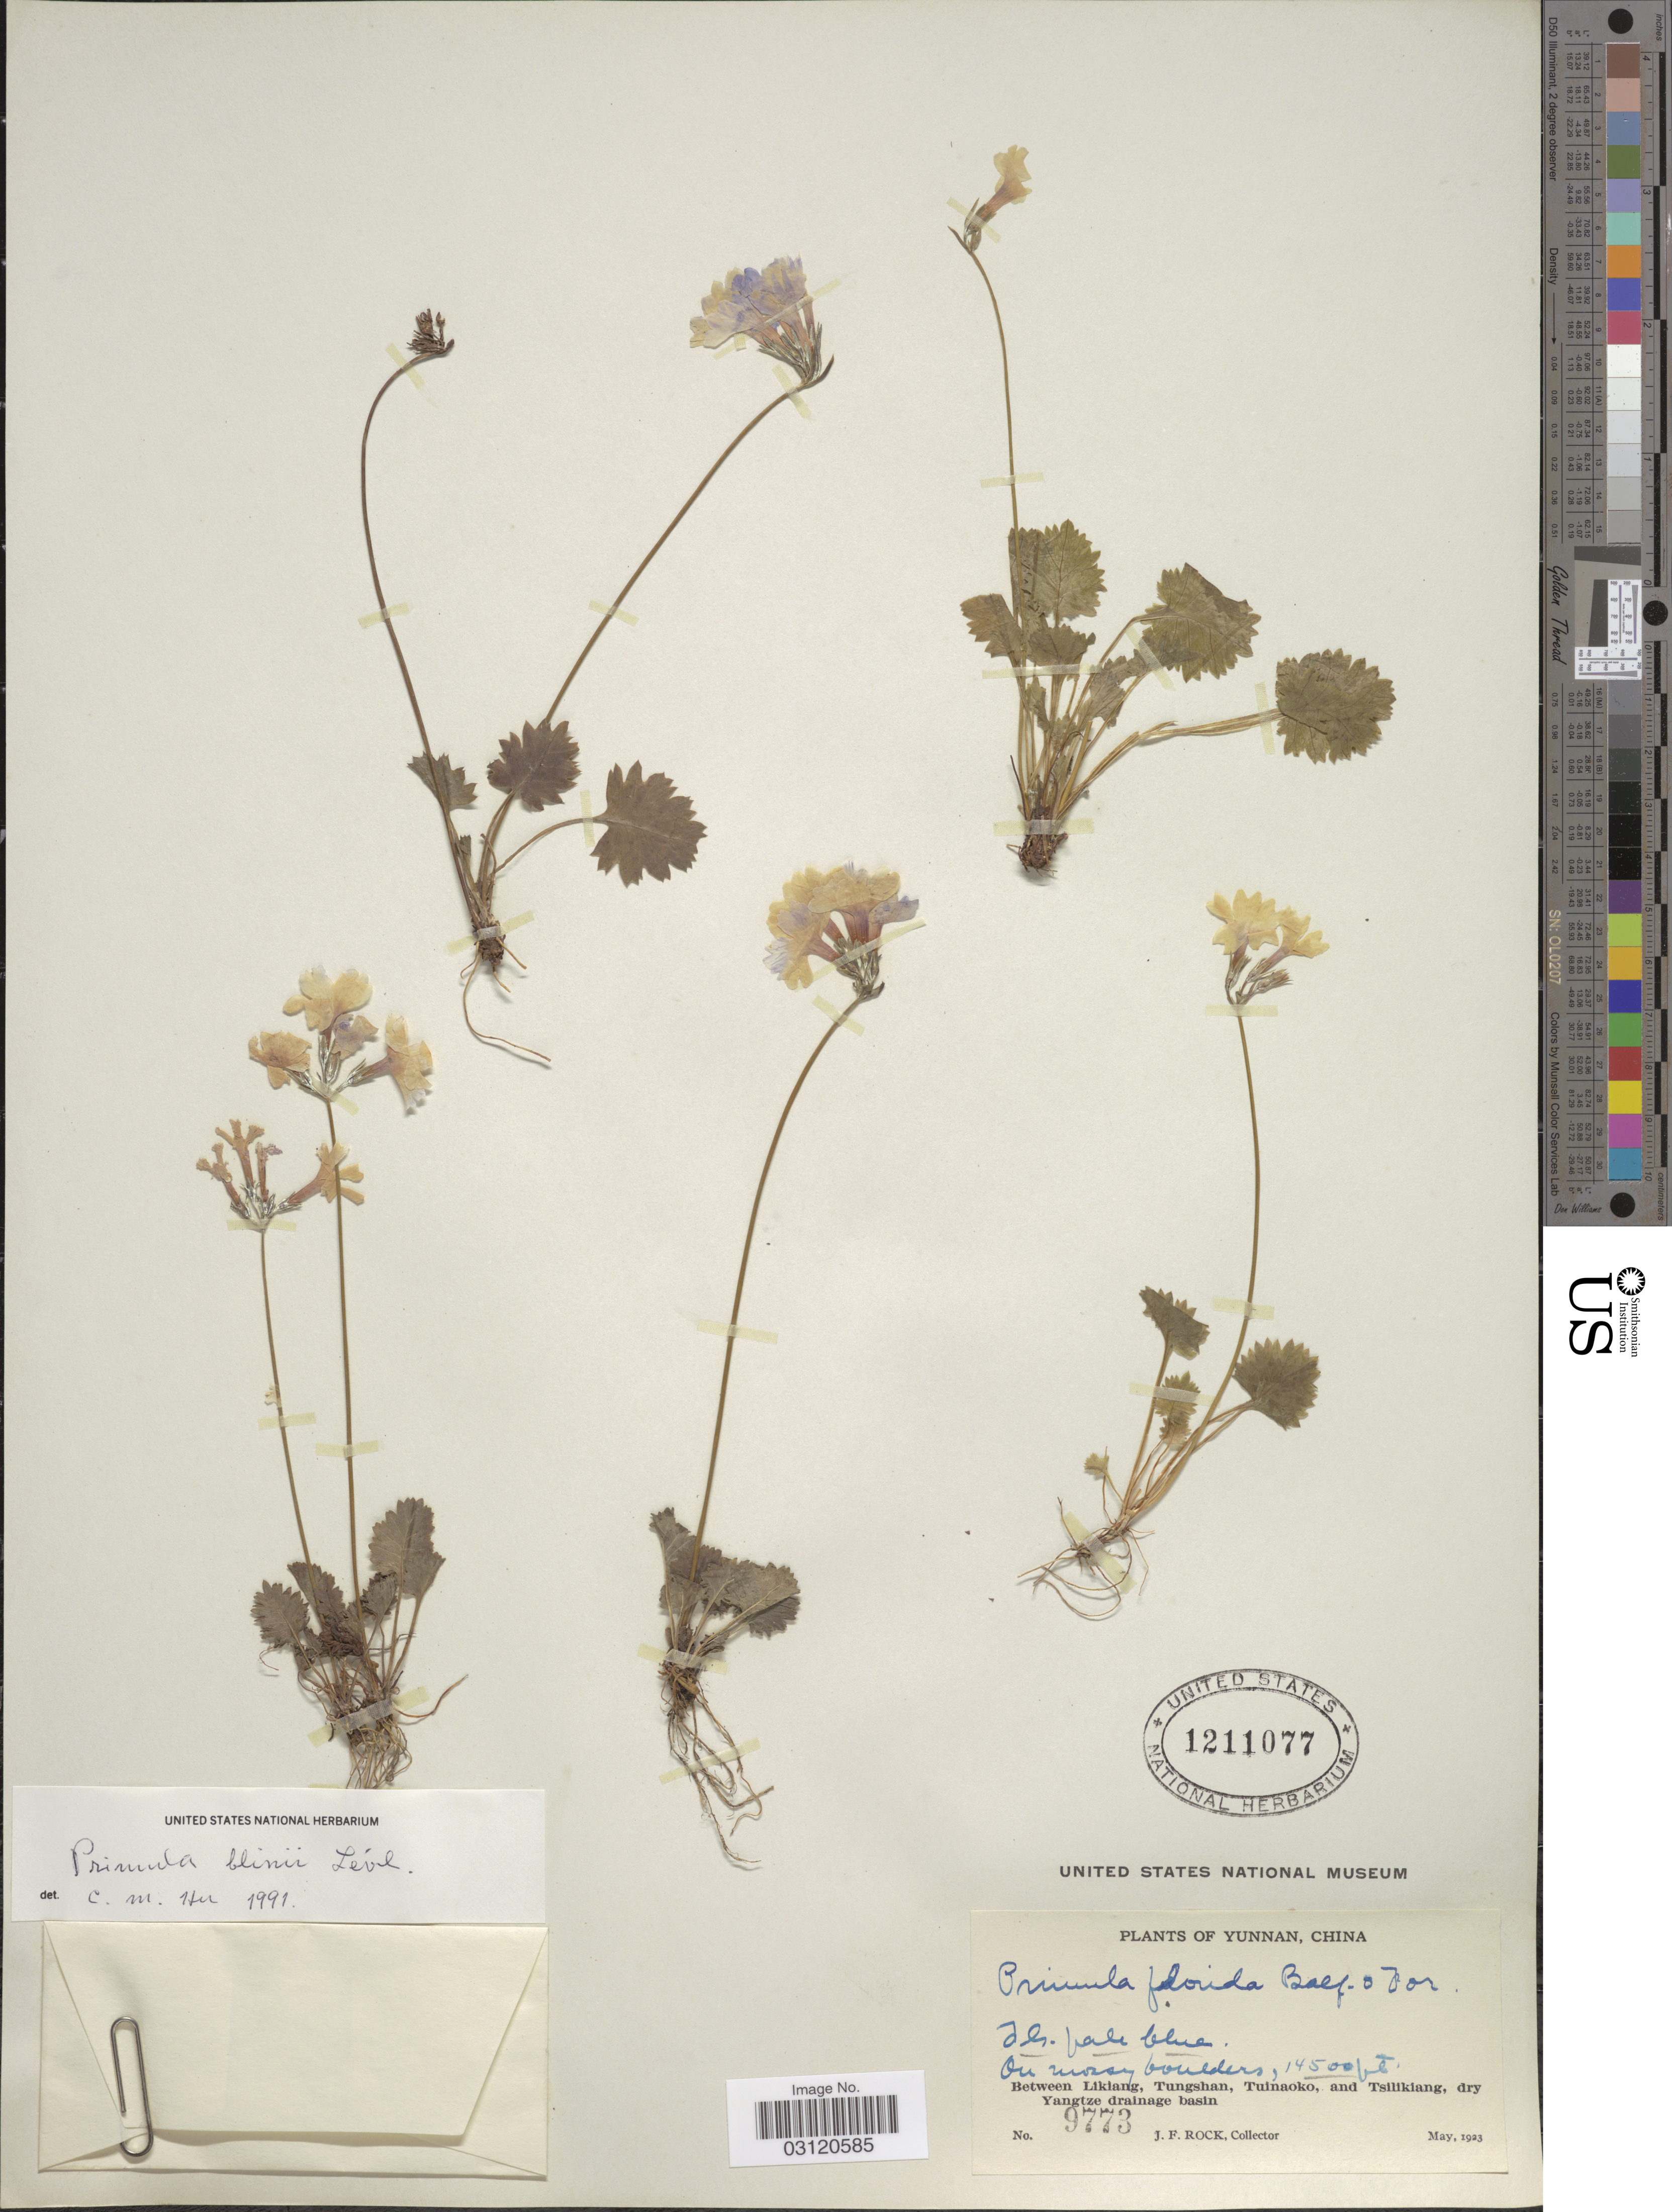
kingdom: Plantae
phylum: Tracheophyta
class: Magnoliopsida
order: Ericales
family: Primulaceae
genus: Primula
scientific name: Primula blinii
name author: H. Lév.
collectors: J. Rock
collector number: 9773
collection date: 1923-05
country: China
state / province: Yunnan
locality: Between Likiang, Tungshan, Tuinaoko, and Tsilikiang, dry Yangtze drainage basin.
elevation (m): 4420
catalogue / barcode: US 1211077